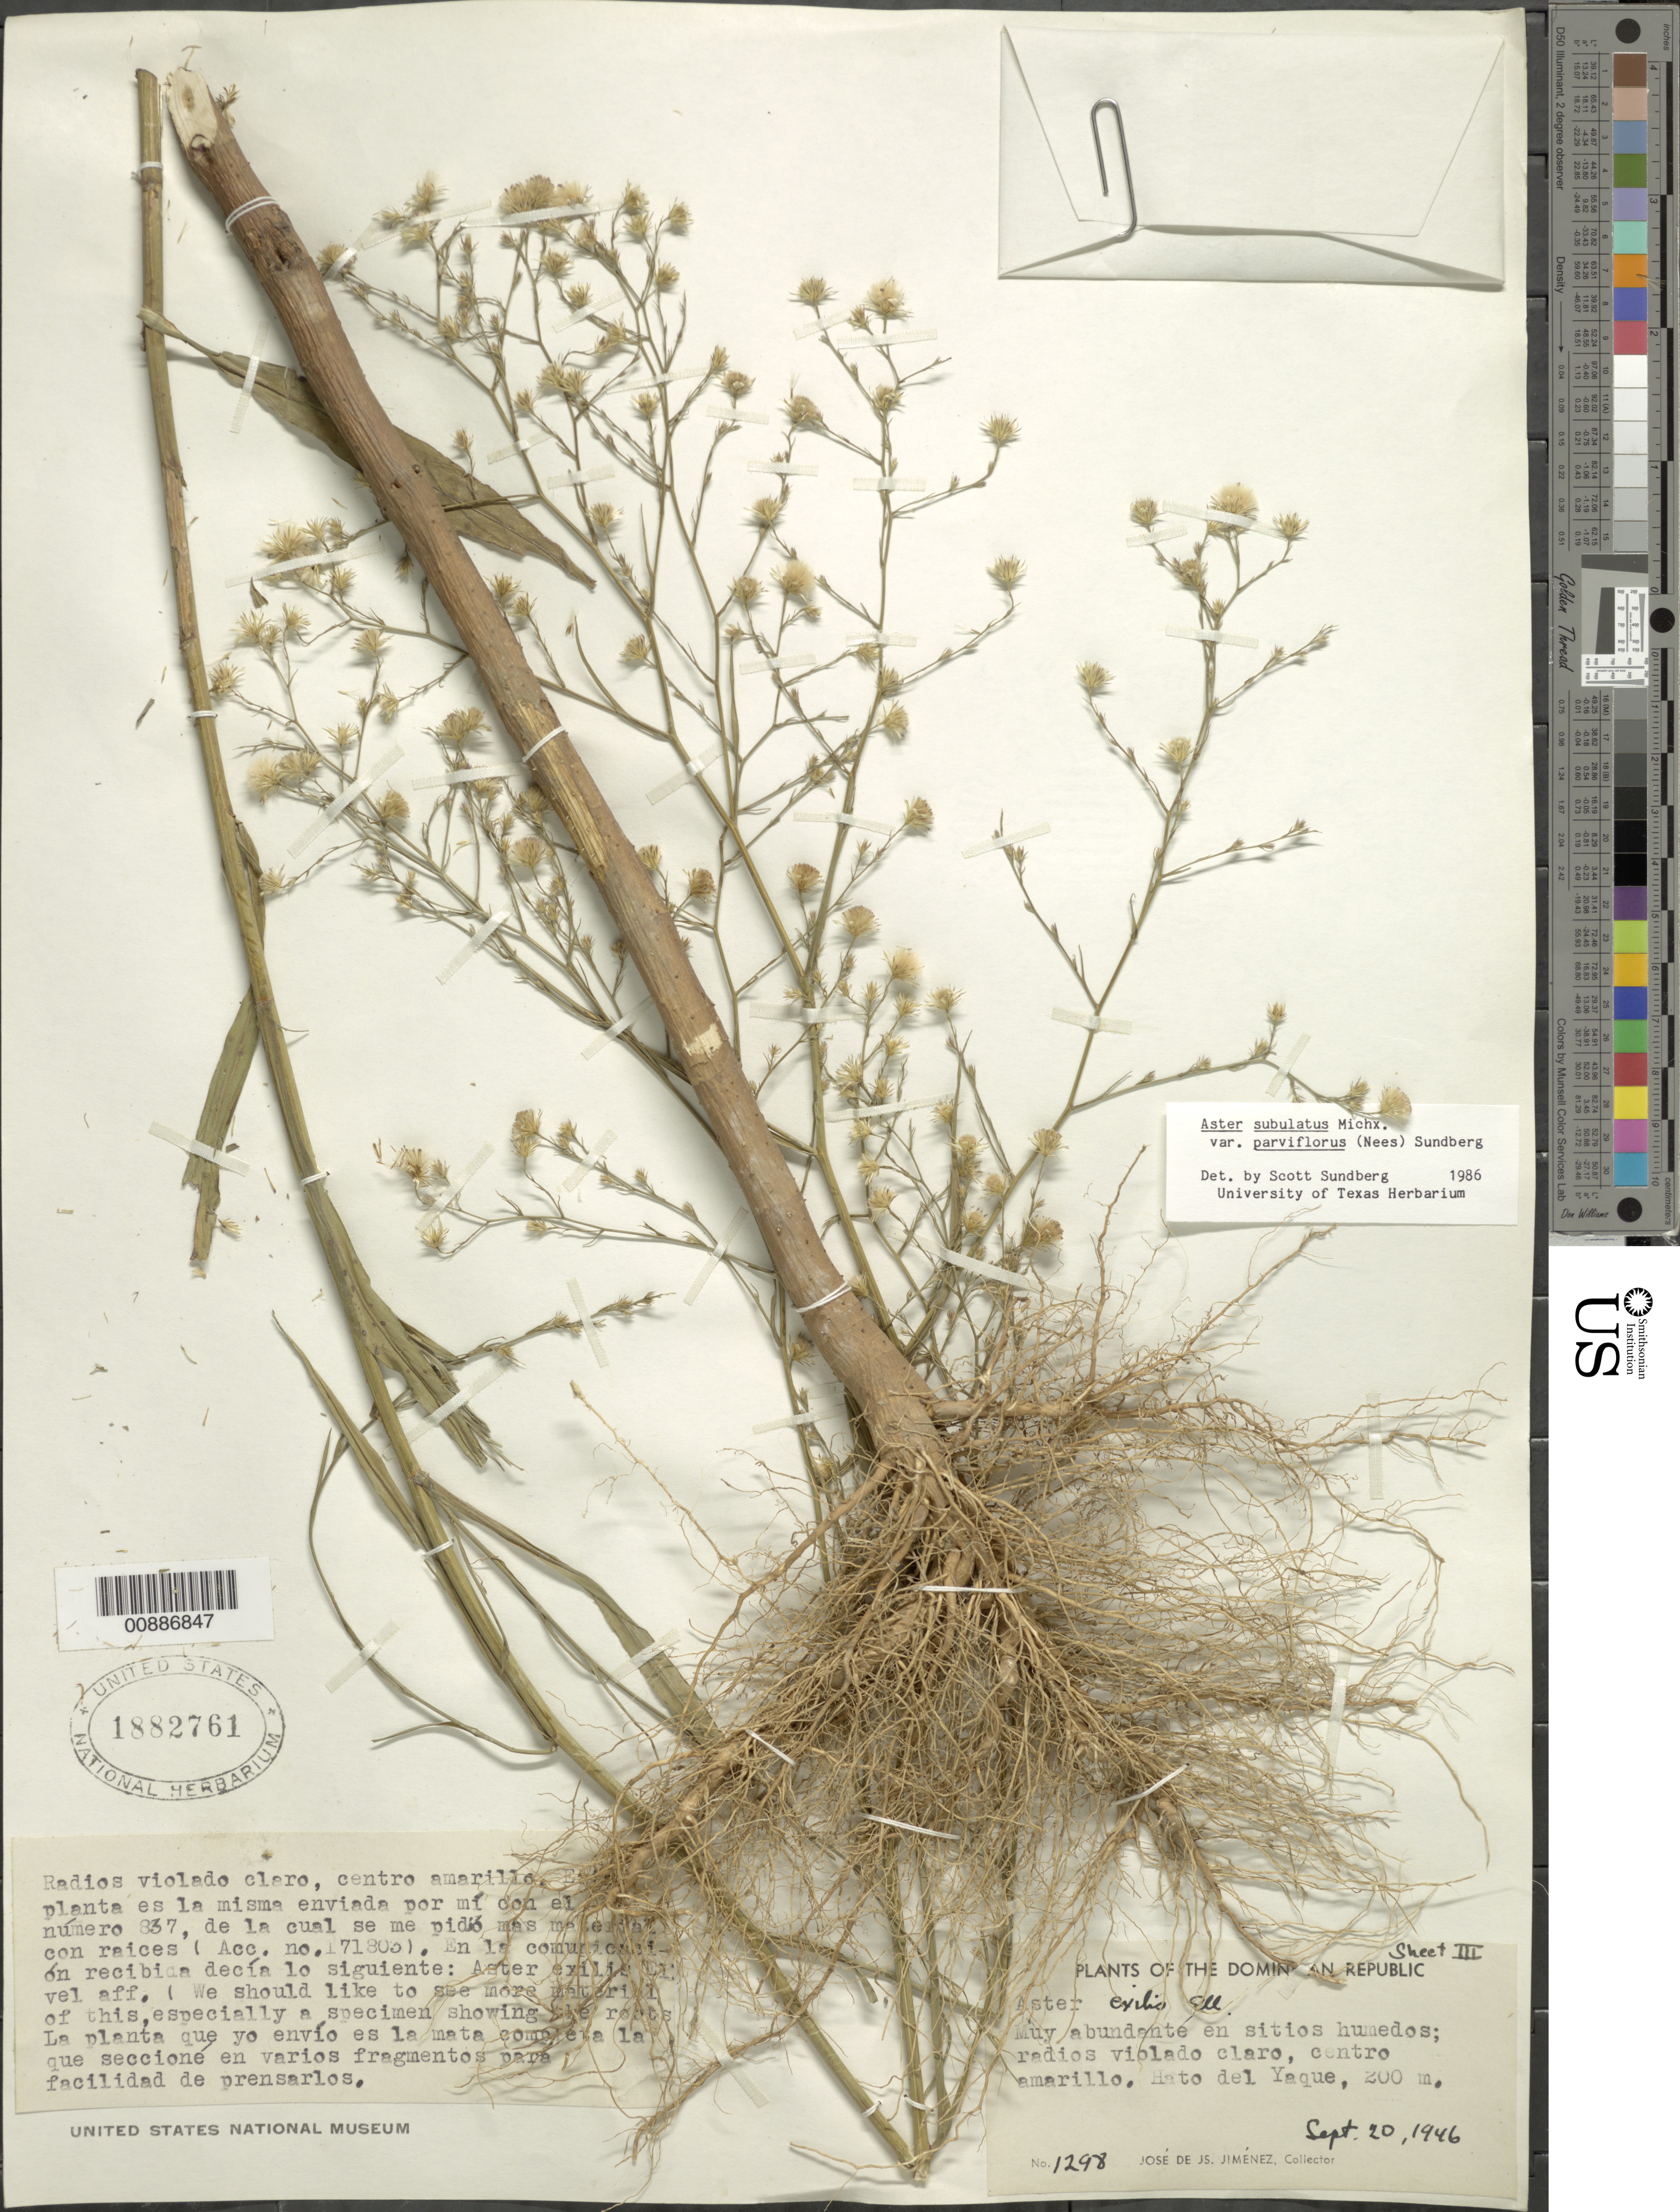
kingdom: Plantae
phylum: Tracheophyta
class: Magnoliopsida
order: Asterales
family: Asteraceae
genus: Symphyotrichum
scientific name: Symphyotrichum subulatum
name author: (Michx.) G.L. Nesom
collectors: J. J. Jiménez Almonte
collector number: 1298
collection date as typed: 20 Sep 1946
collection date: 1946-09-20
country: Dominican Republic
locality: Hato del Yaque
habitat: Humid sites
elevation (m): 200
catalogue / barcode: US 1882761